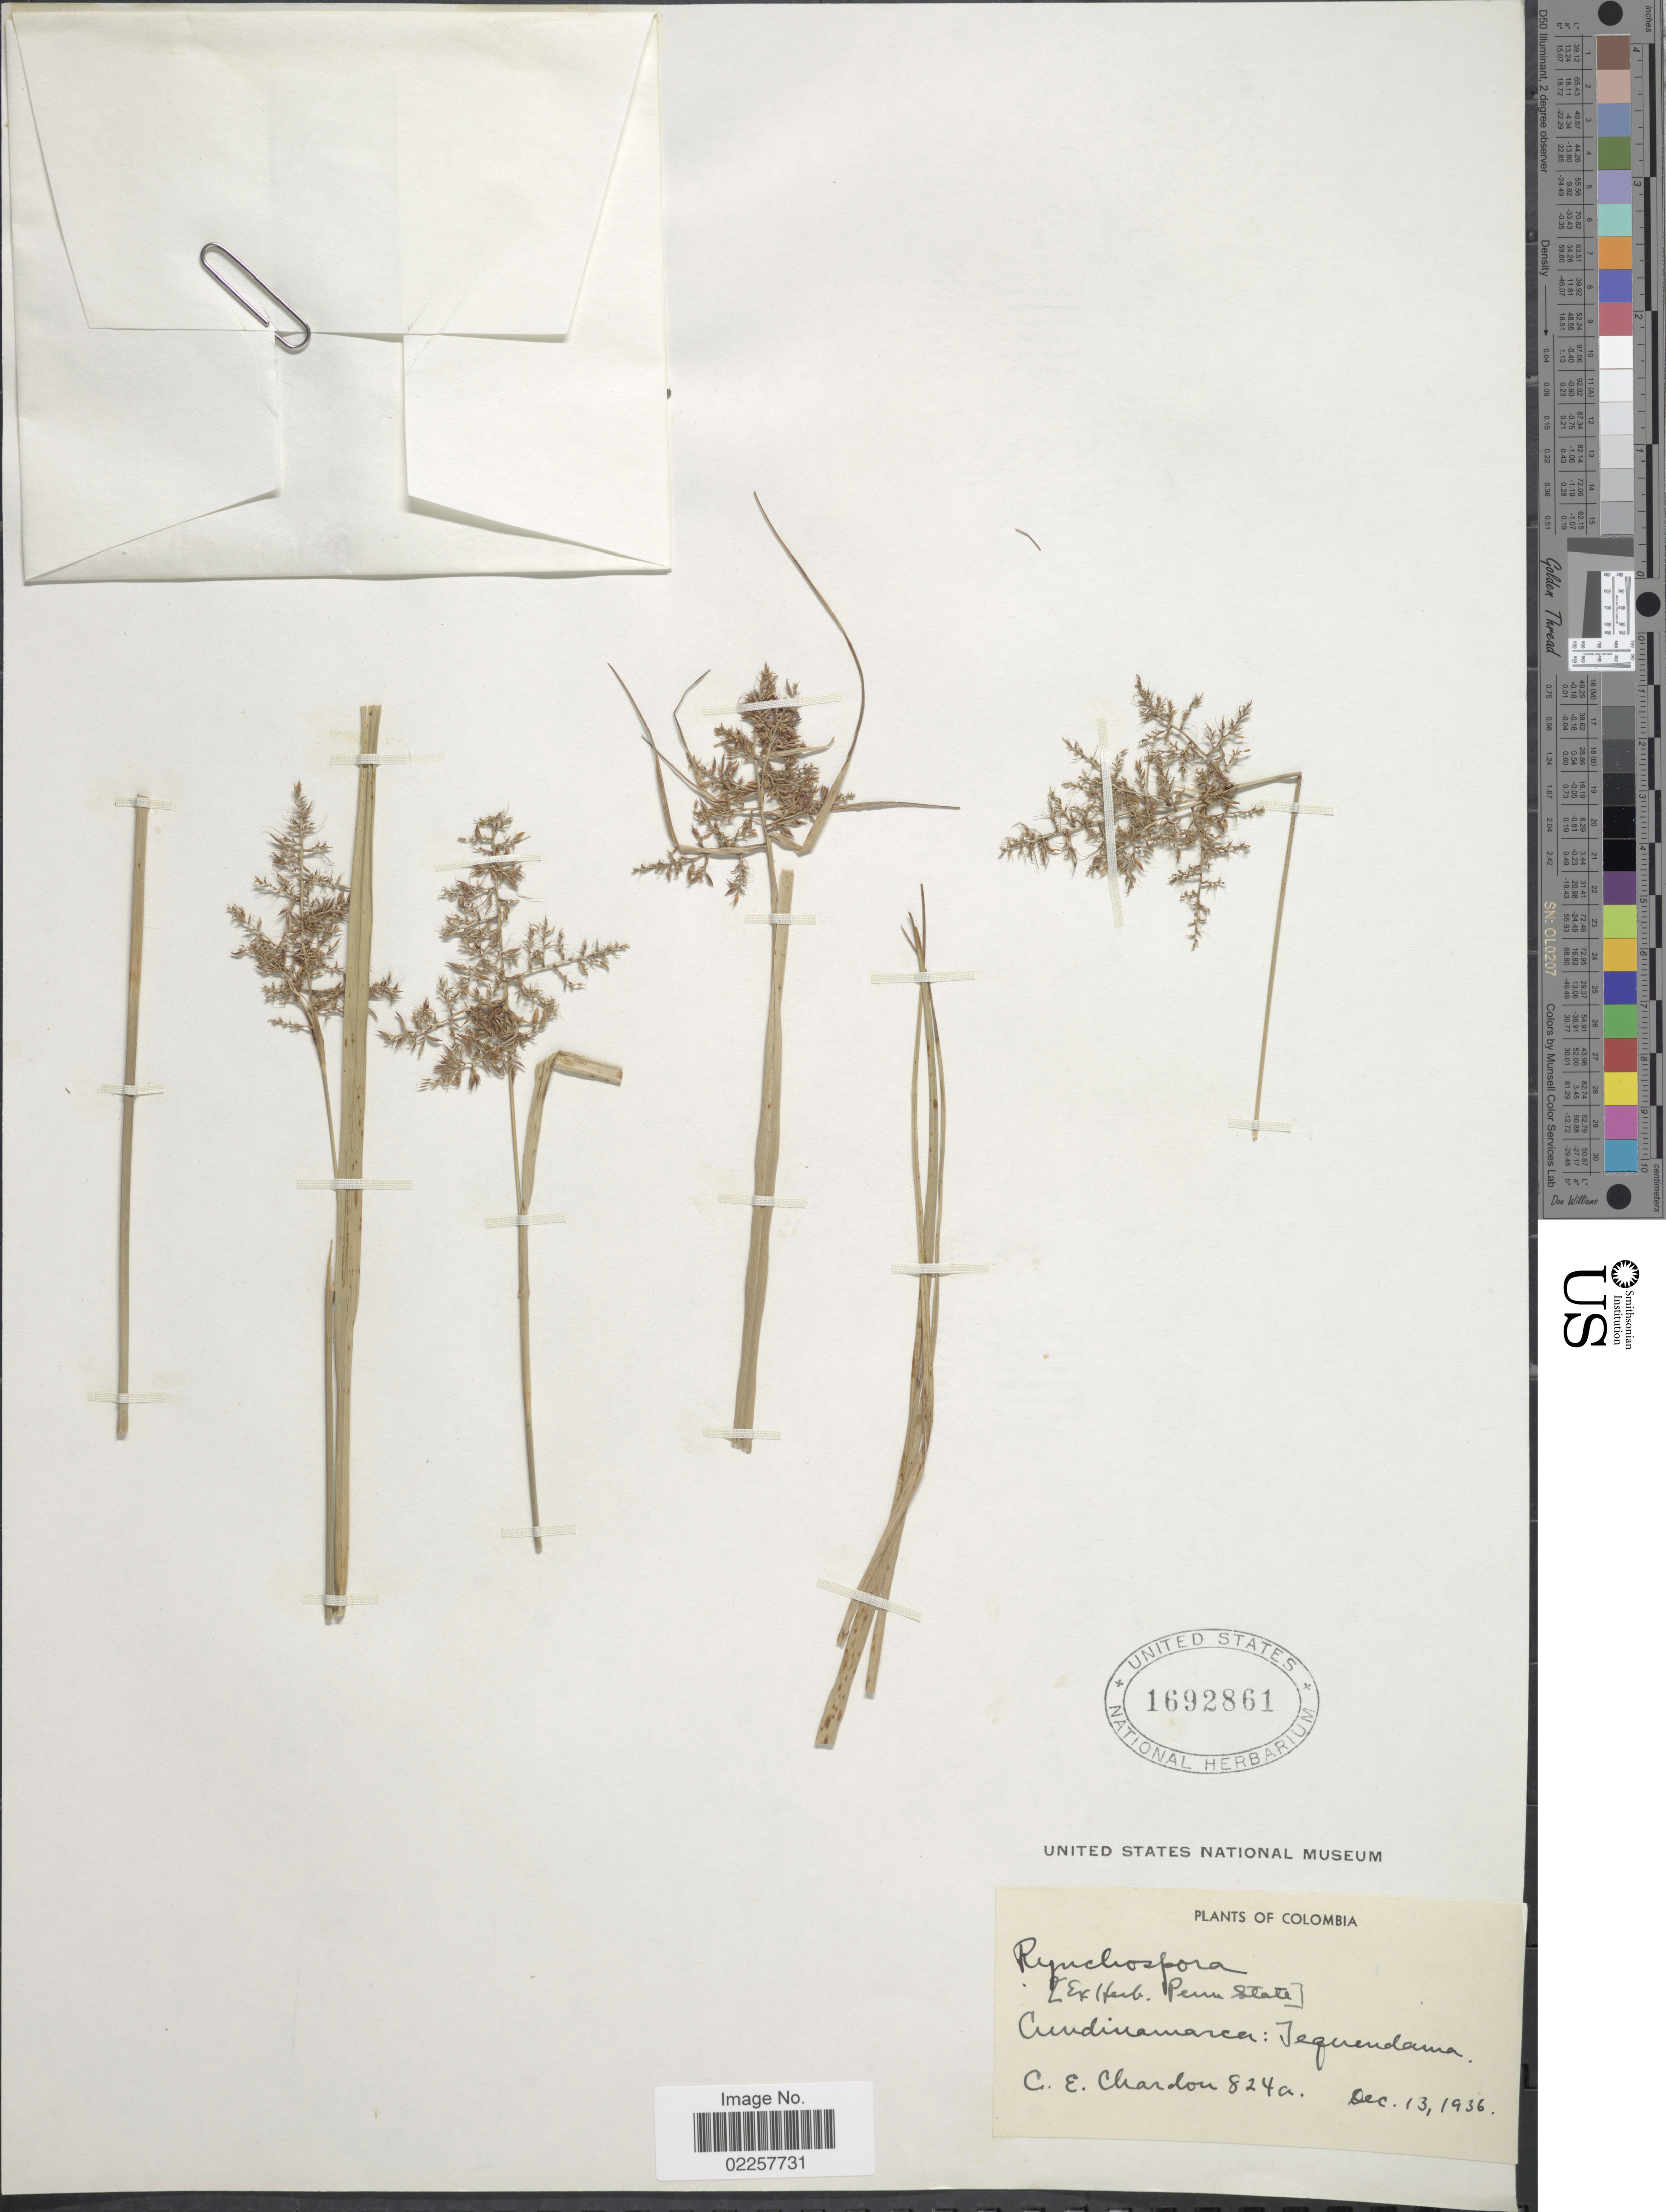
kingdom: Plantae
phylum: Tracheophyta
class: Liliopsida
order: Poales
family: Cyperaceae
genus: Rhynchospora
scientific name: Rhynchospora sp.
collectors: C. E. Chardón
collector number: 824a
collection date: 1936-12-12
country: Colombia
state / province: Cundinamarca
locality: Tequendama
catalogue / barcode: US 1692861